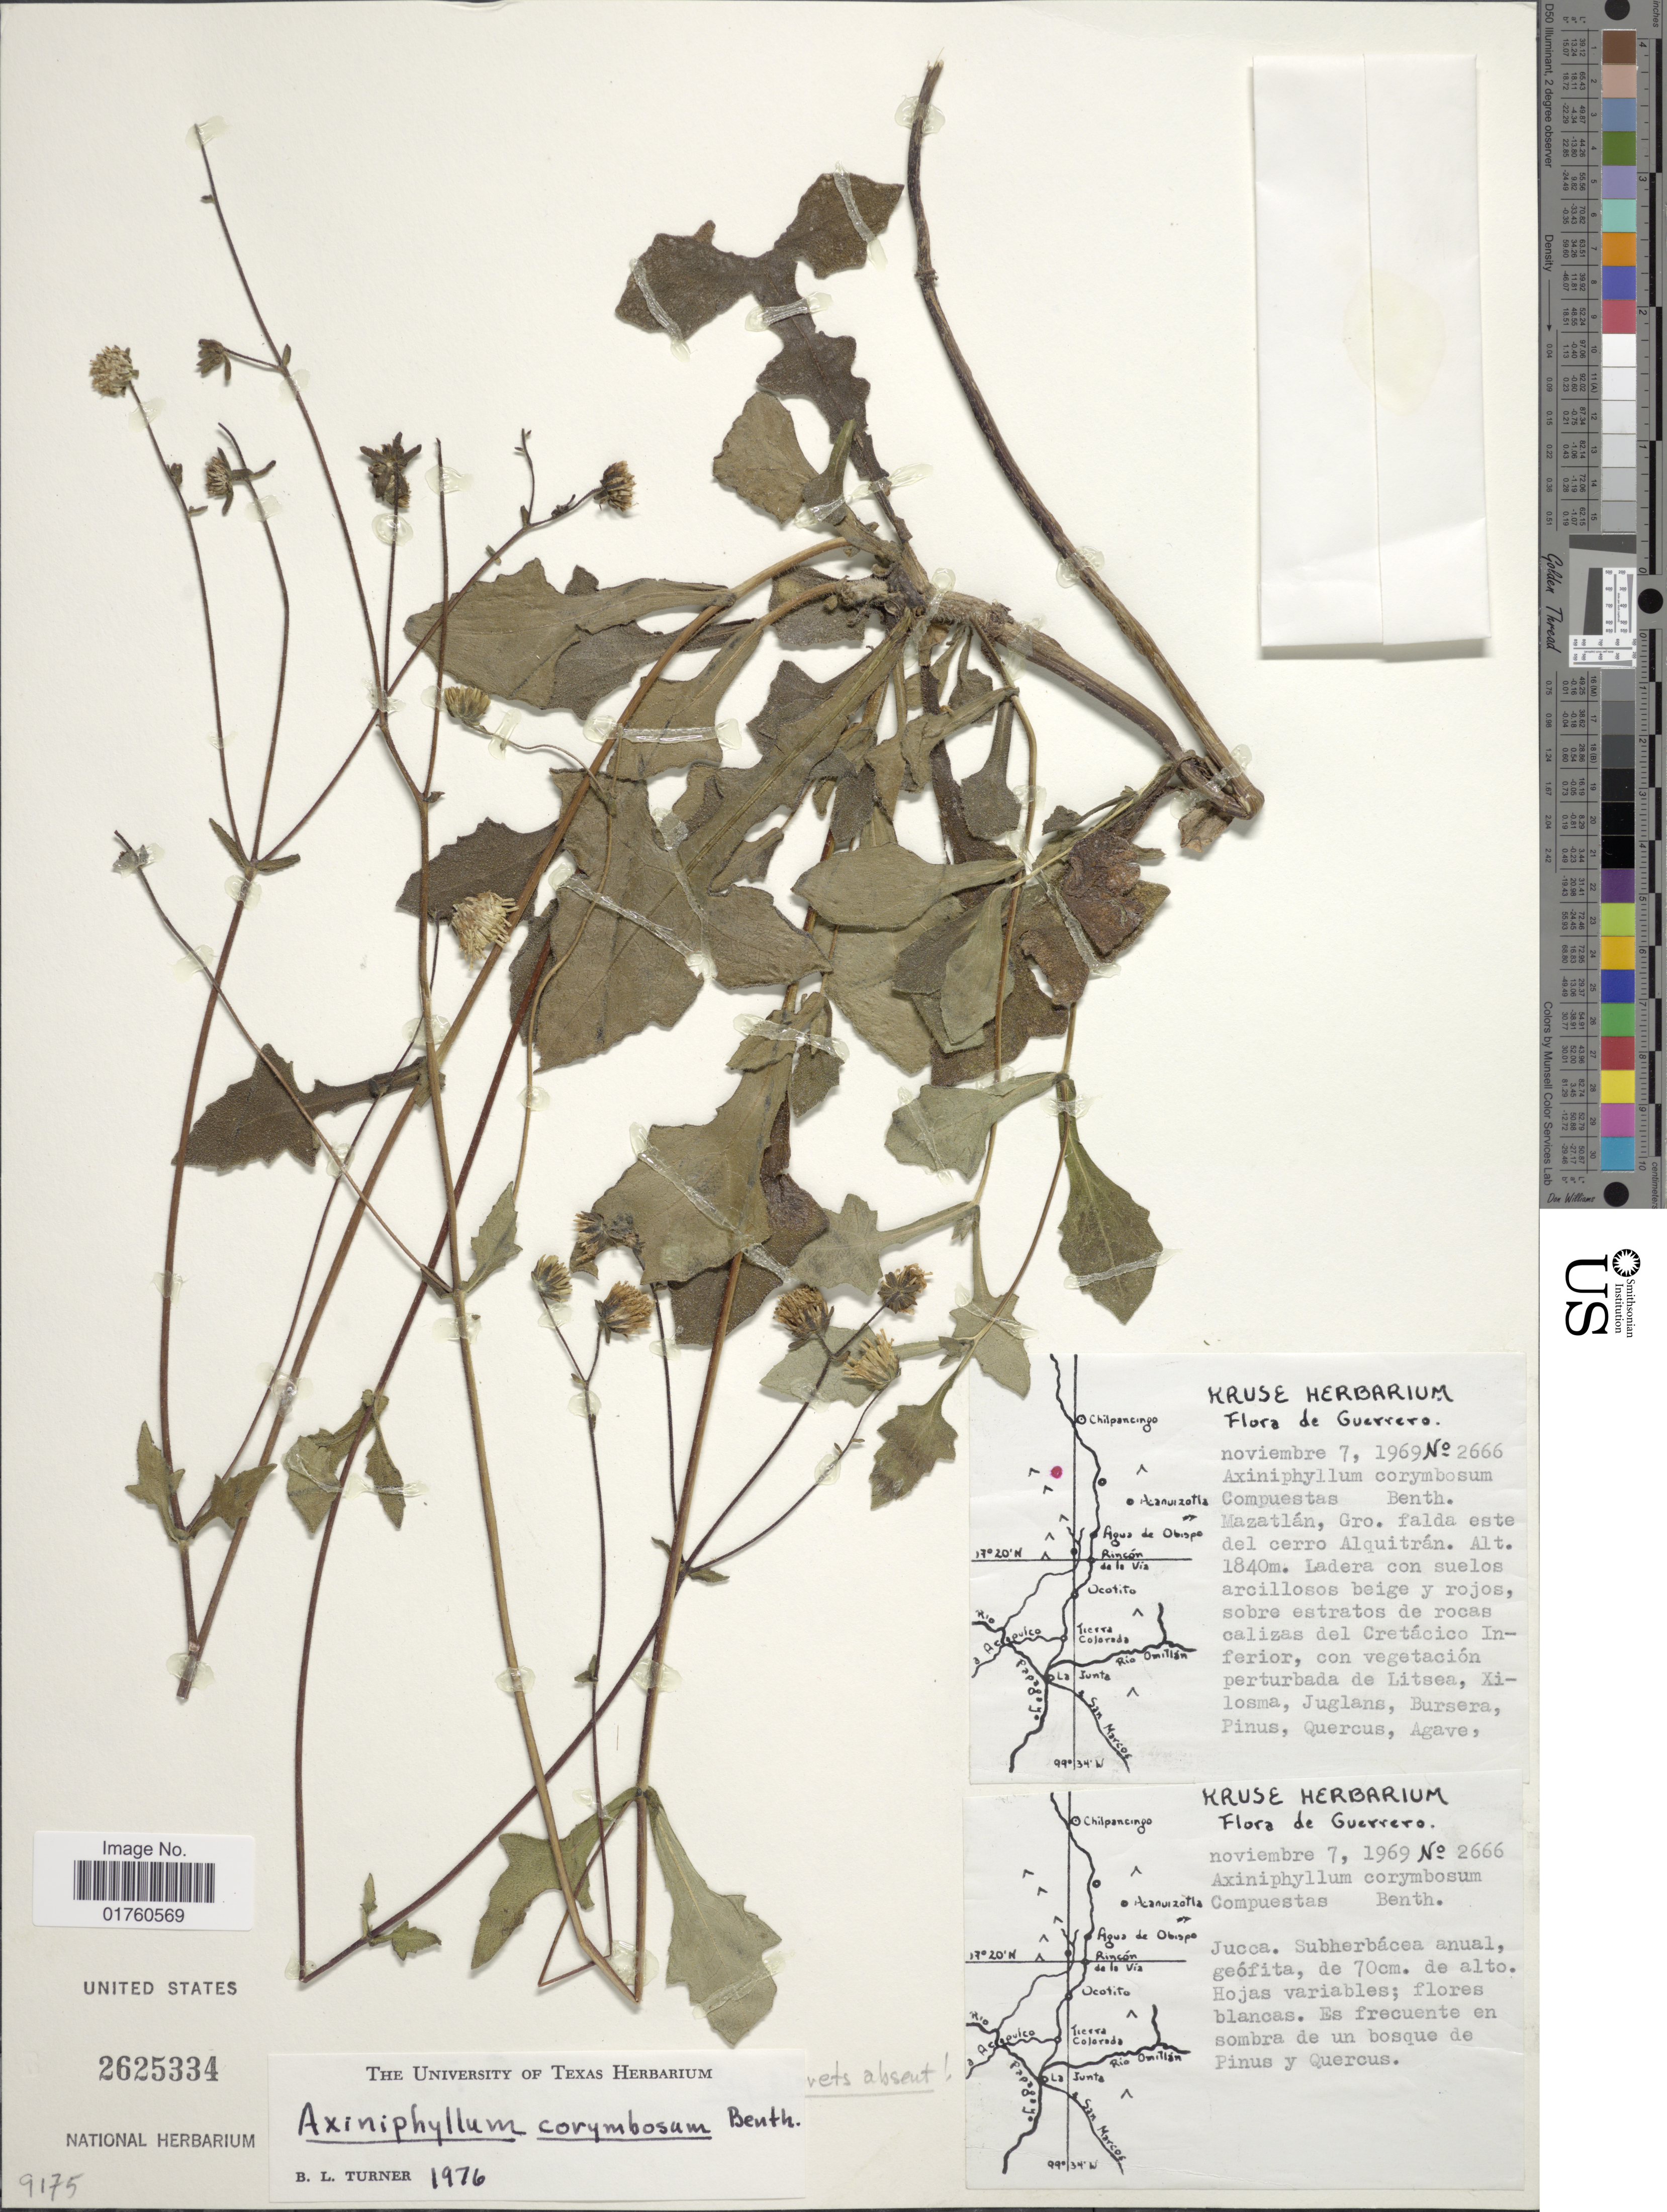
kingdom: Plantae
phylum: Tracheophyta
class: Magnoliopsida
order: Asterales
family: Asteraceae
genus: Axiniphyllum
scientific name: Axiniphyllum corybosum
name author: Benth.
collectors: ex herb. Kruse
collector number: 2666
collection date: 1969-11-07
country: Mexico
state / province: Guerrero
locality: Mazatlan, Gro. falda este del cerro Alquitran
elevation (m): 1840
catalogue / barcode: US 2625334